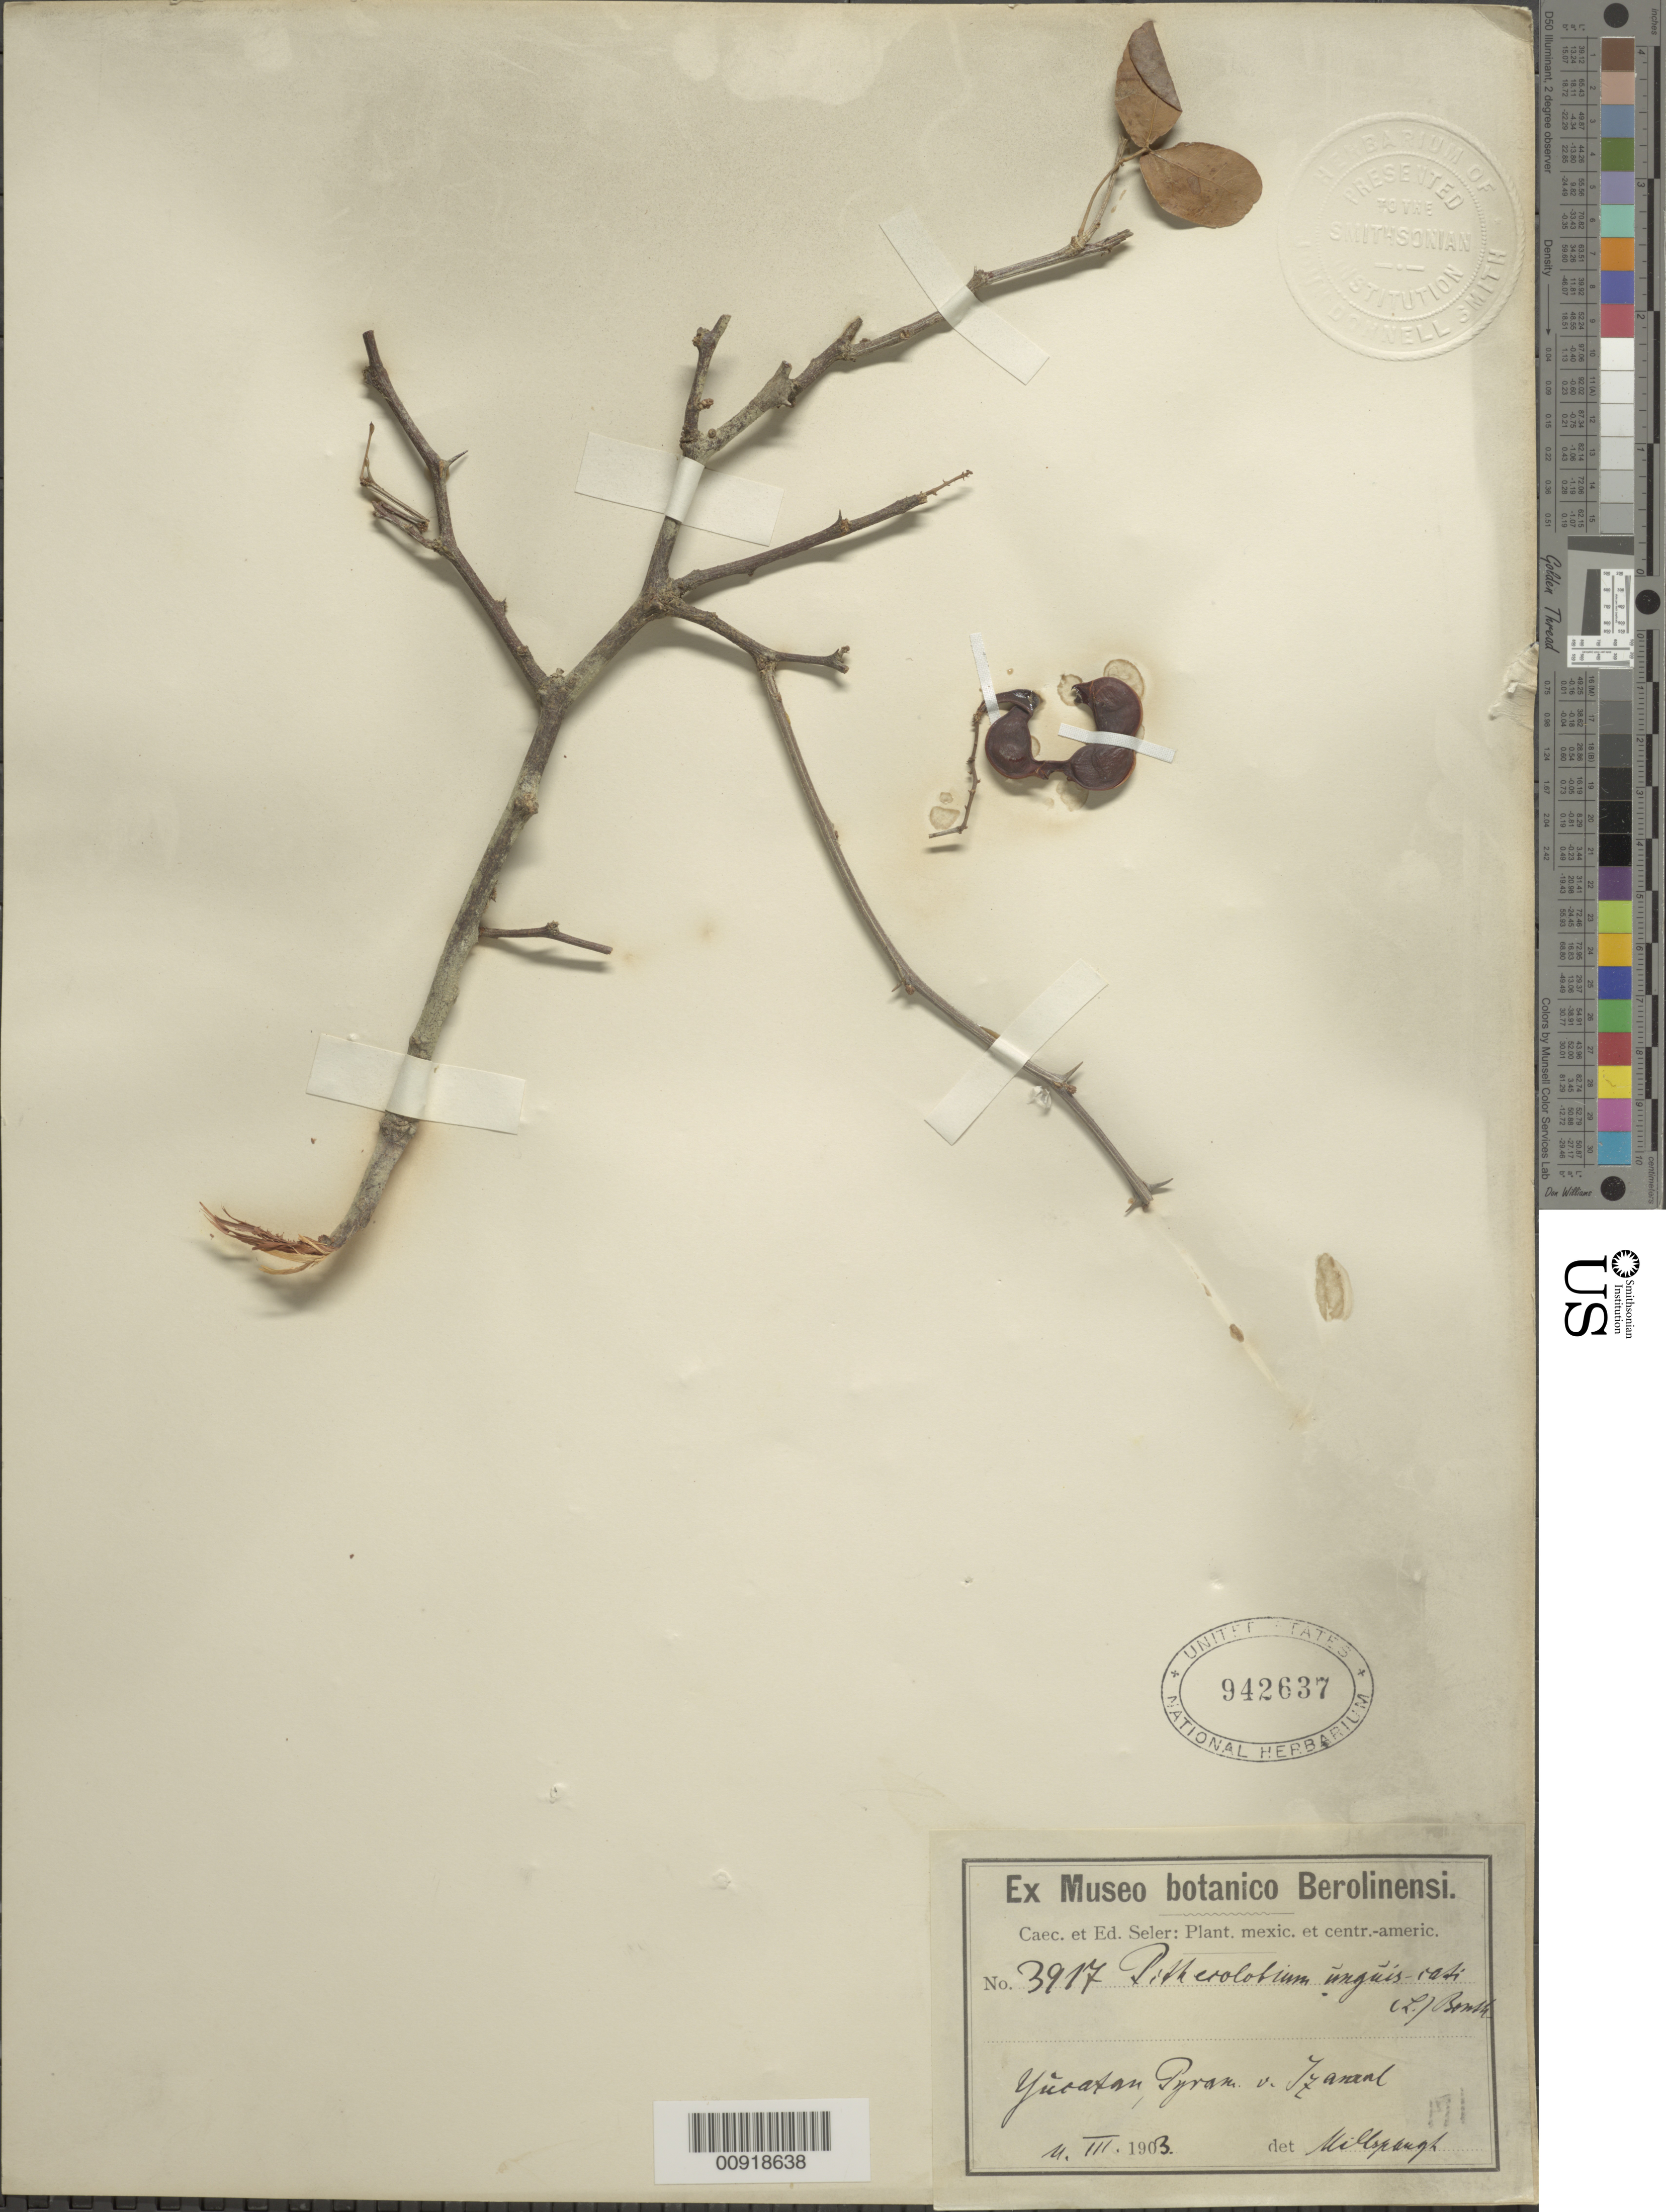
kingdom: Plantae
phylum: Tracheophyta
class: Magnoliopsida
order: Fabales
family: Fabaceae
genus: Pithecellobium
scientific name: Pithecellobium unguis-cati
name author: (L.) Benth.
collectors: C. Seler & E. G. Seler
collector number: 3917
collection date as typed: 14 Mar 1903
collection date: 1903-03-14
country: Mexico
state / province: Yucatán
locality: Yucatán, Pyram. v. Izamal.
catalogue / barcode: US 942637